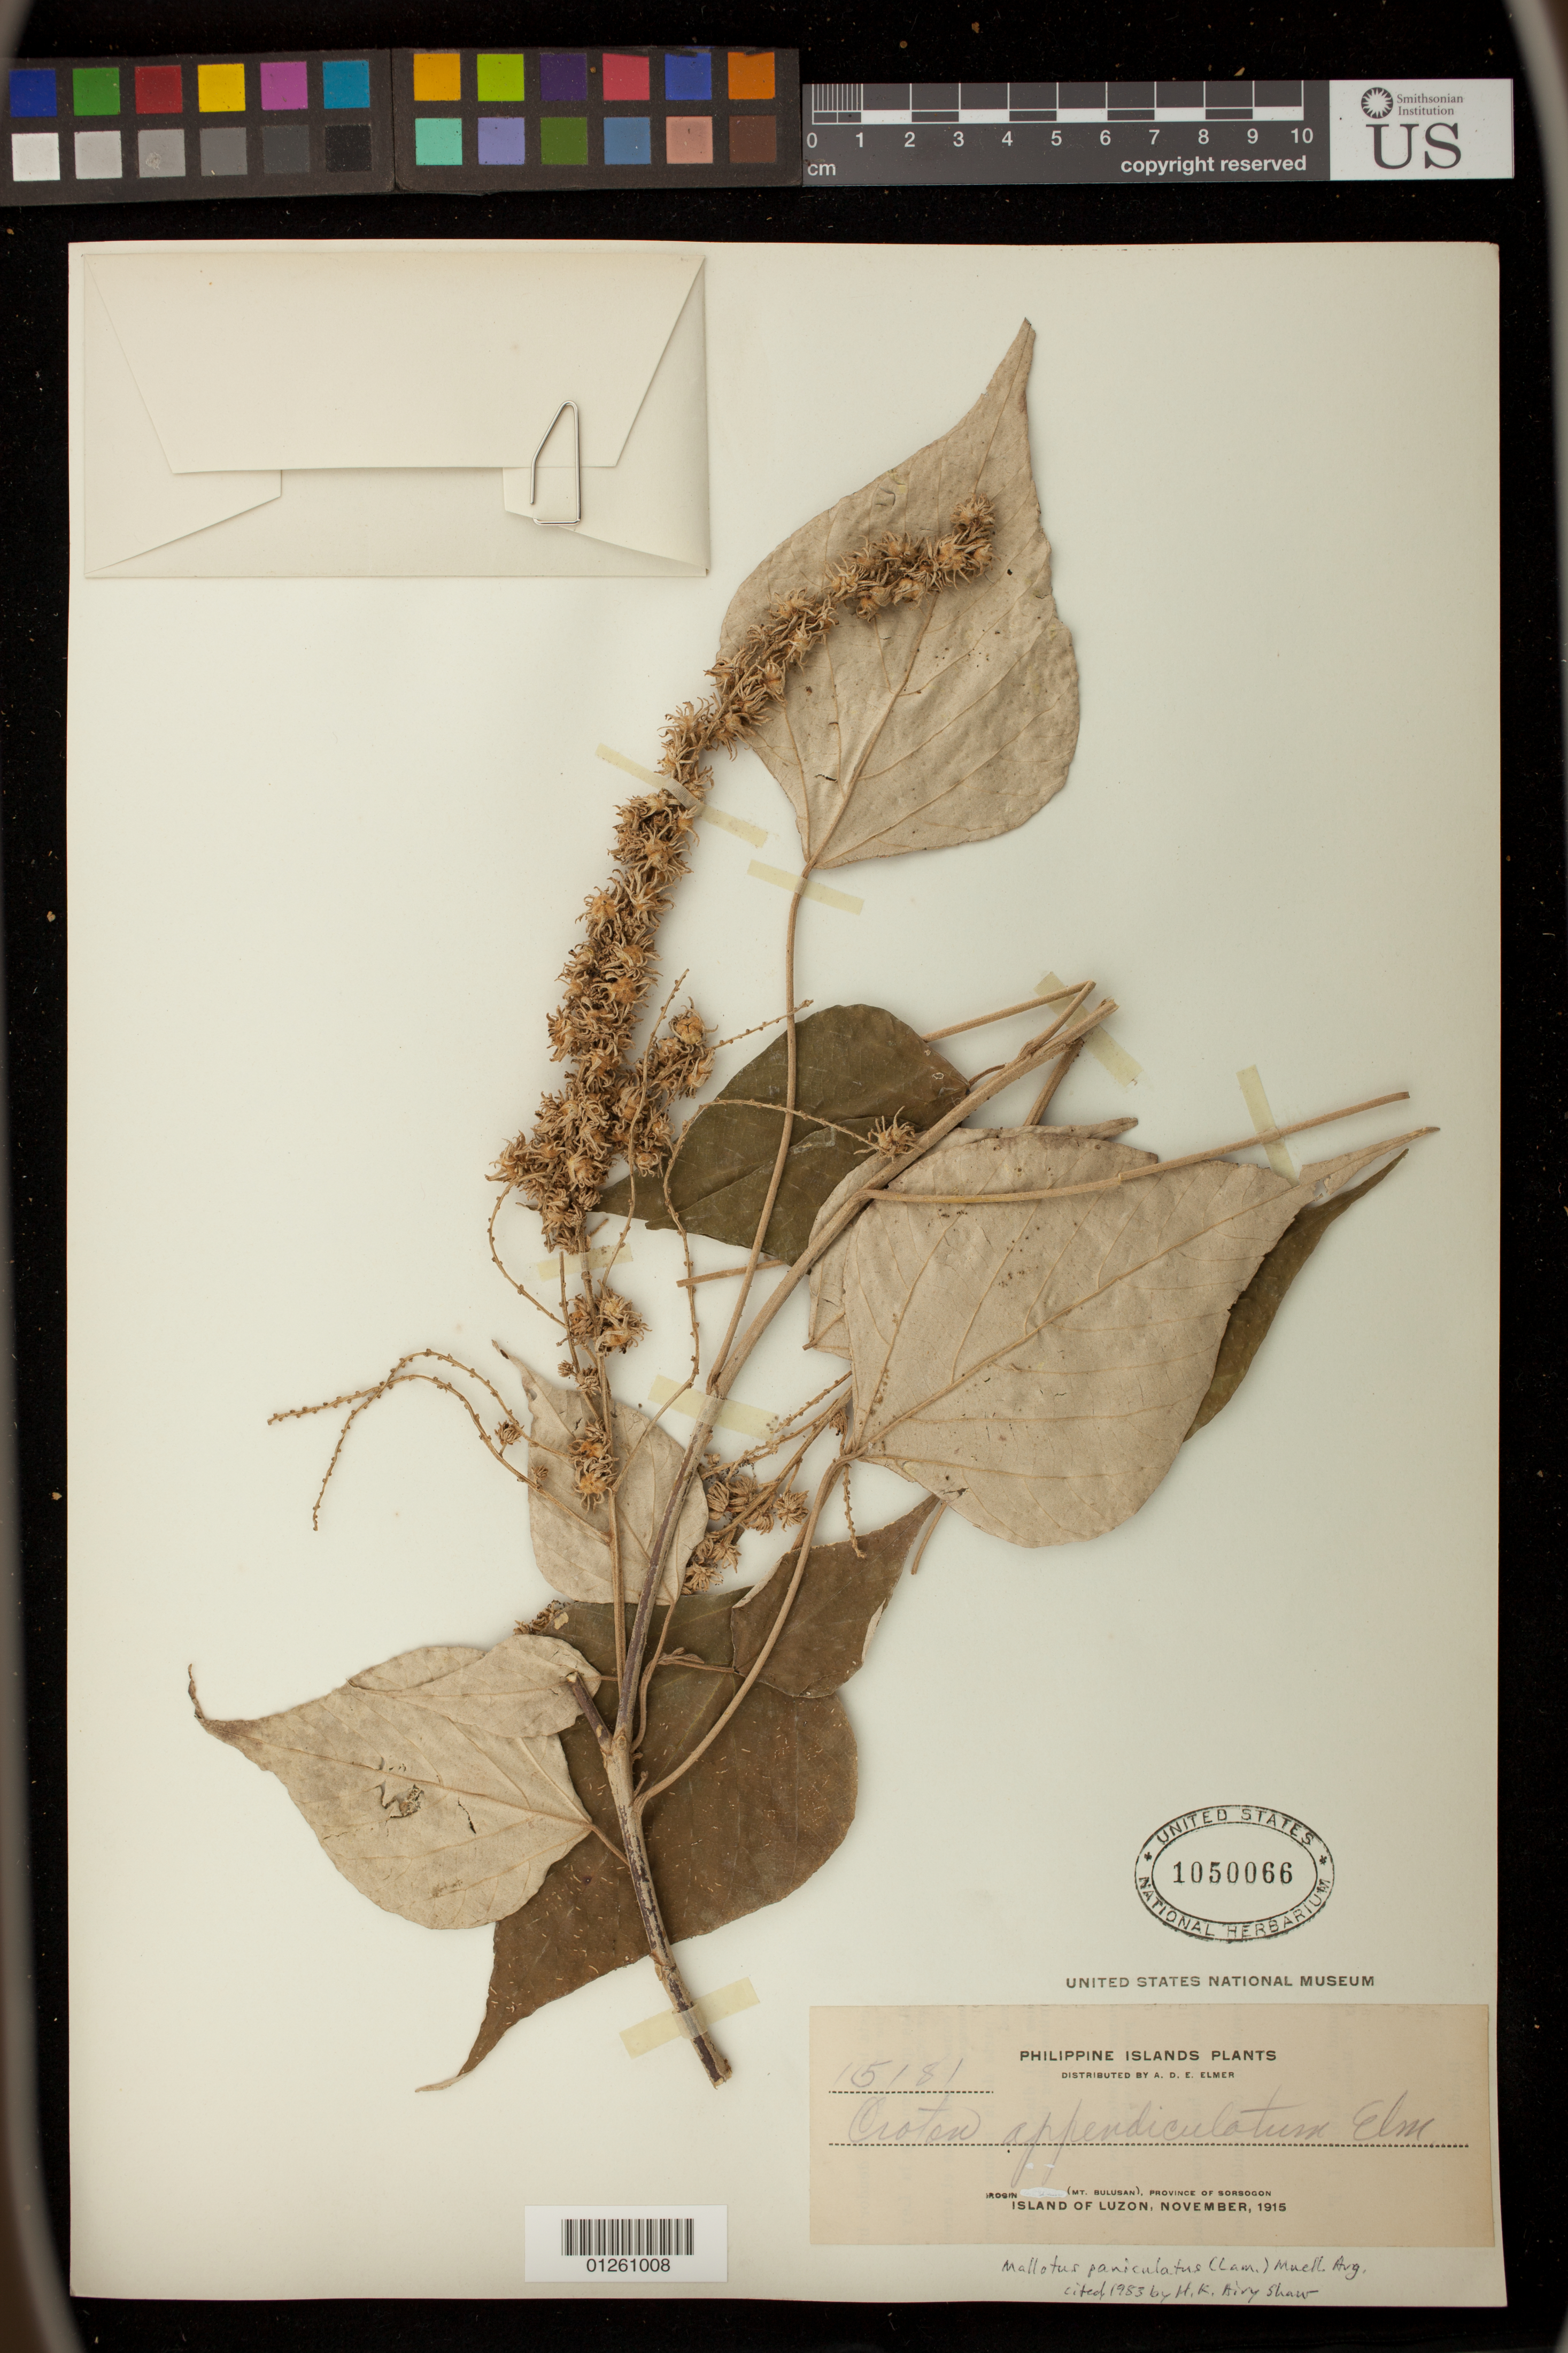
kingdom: Plantae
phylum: Tracheophyta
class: Magnoliopsida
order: Malpighiales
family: Euphorbiaceae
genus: Mallotus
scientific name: Mallotus paniculatus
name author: (Lam.) Müll. Arg.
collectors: A. D. E. Elmer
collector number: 15181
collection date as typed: Nov 1915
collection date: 1915-11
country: Philippines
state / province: Bicol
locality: Irosin (Mt. Bulusan), Province of Sorsogon, Island of Luzon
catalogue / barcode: US 1050066